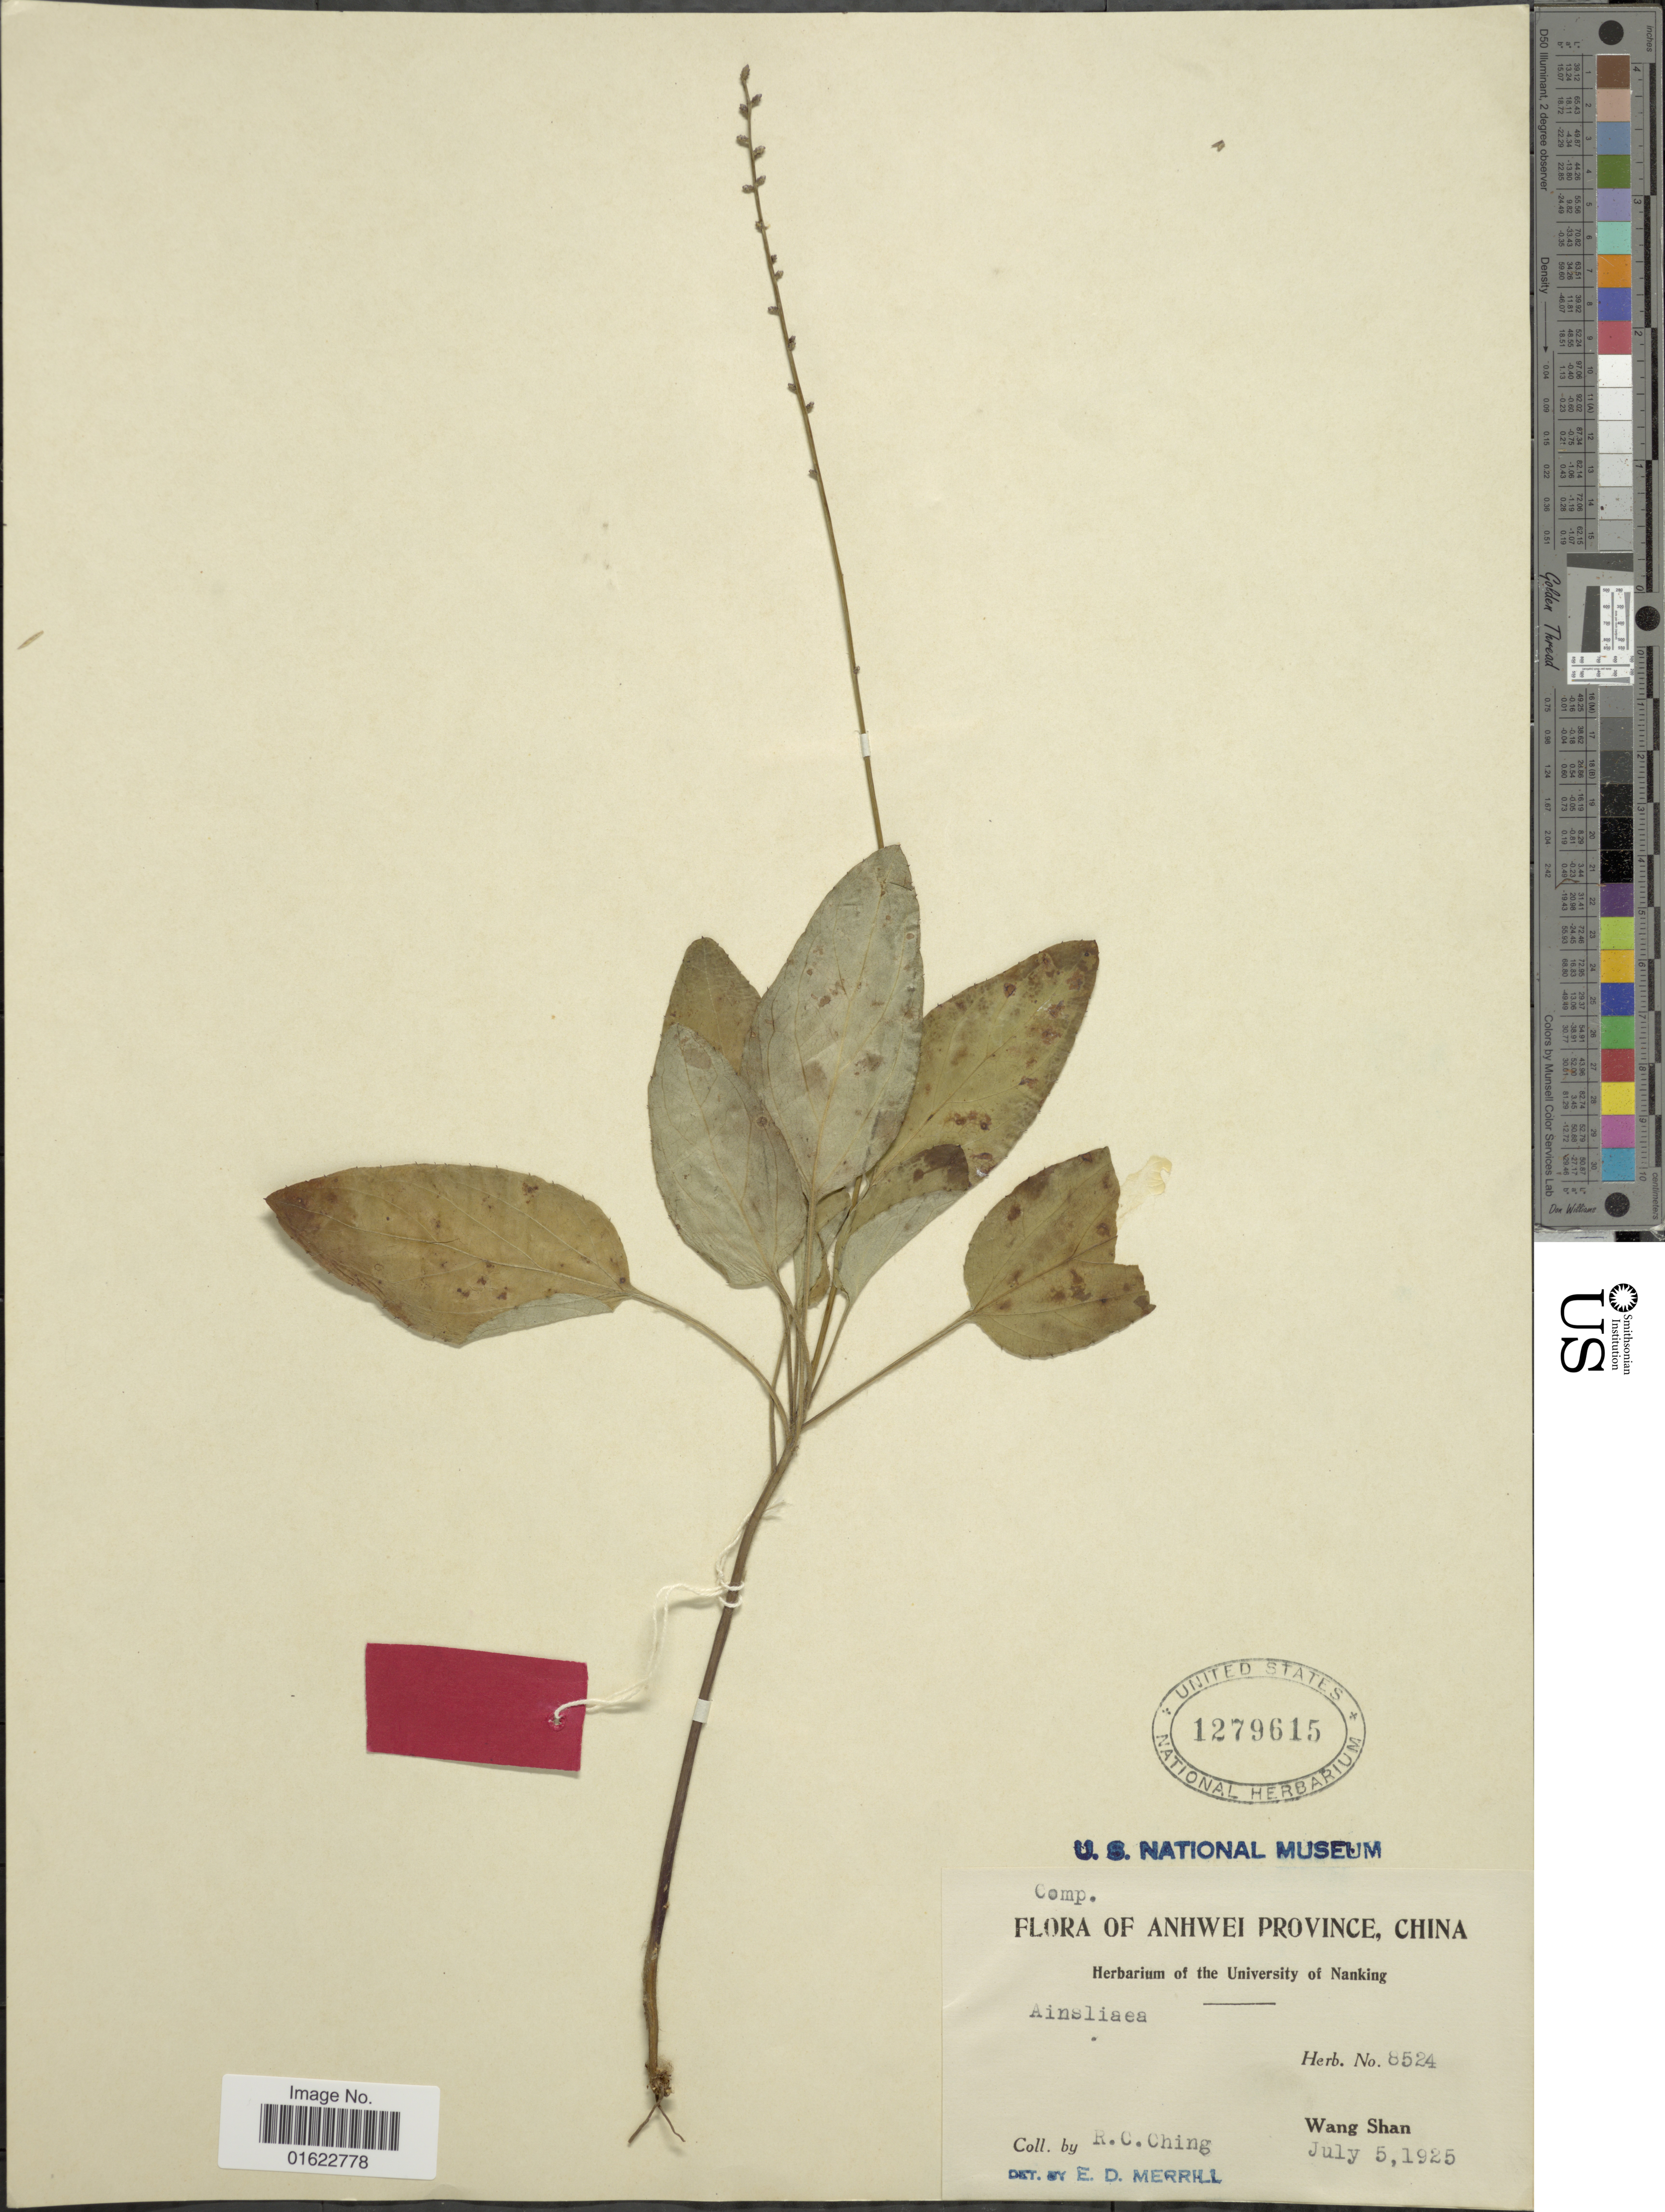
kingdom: Plantae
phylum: Tracheophyta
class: Magnoliopsida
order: Asterales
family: Asteraceae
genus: Ainsliaea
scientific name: Ainsliaea sp.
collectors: R. C. Ching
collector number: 8524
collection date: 1925-07-05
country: China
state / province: Anhui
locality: Anhwei Province, Wang Shan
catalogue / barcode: US 1279615